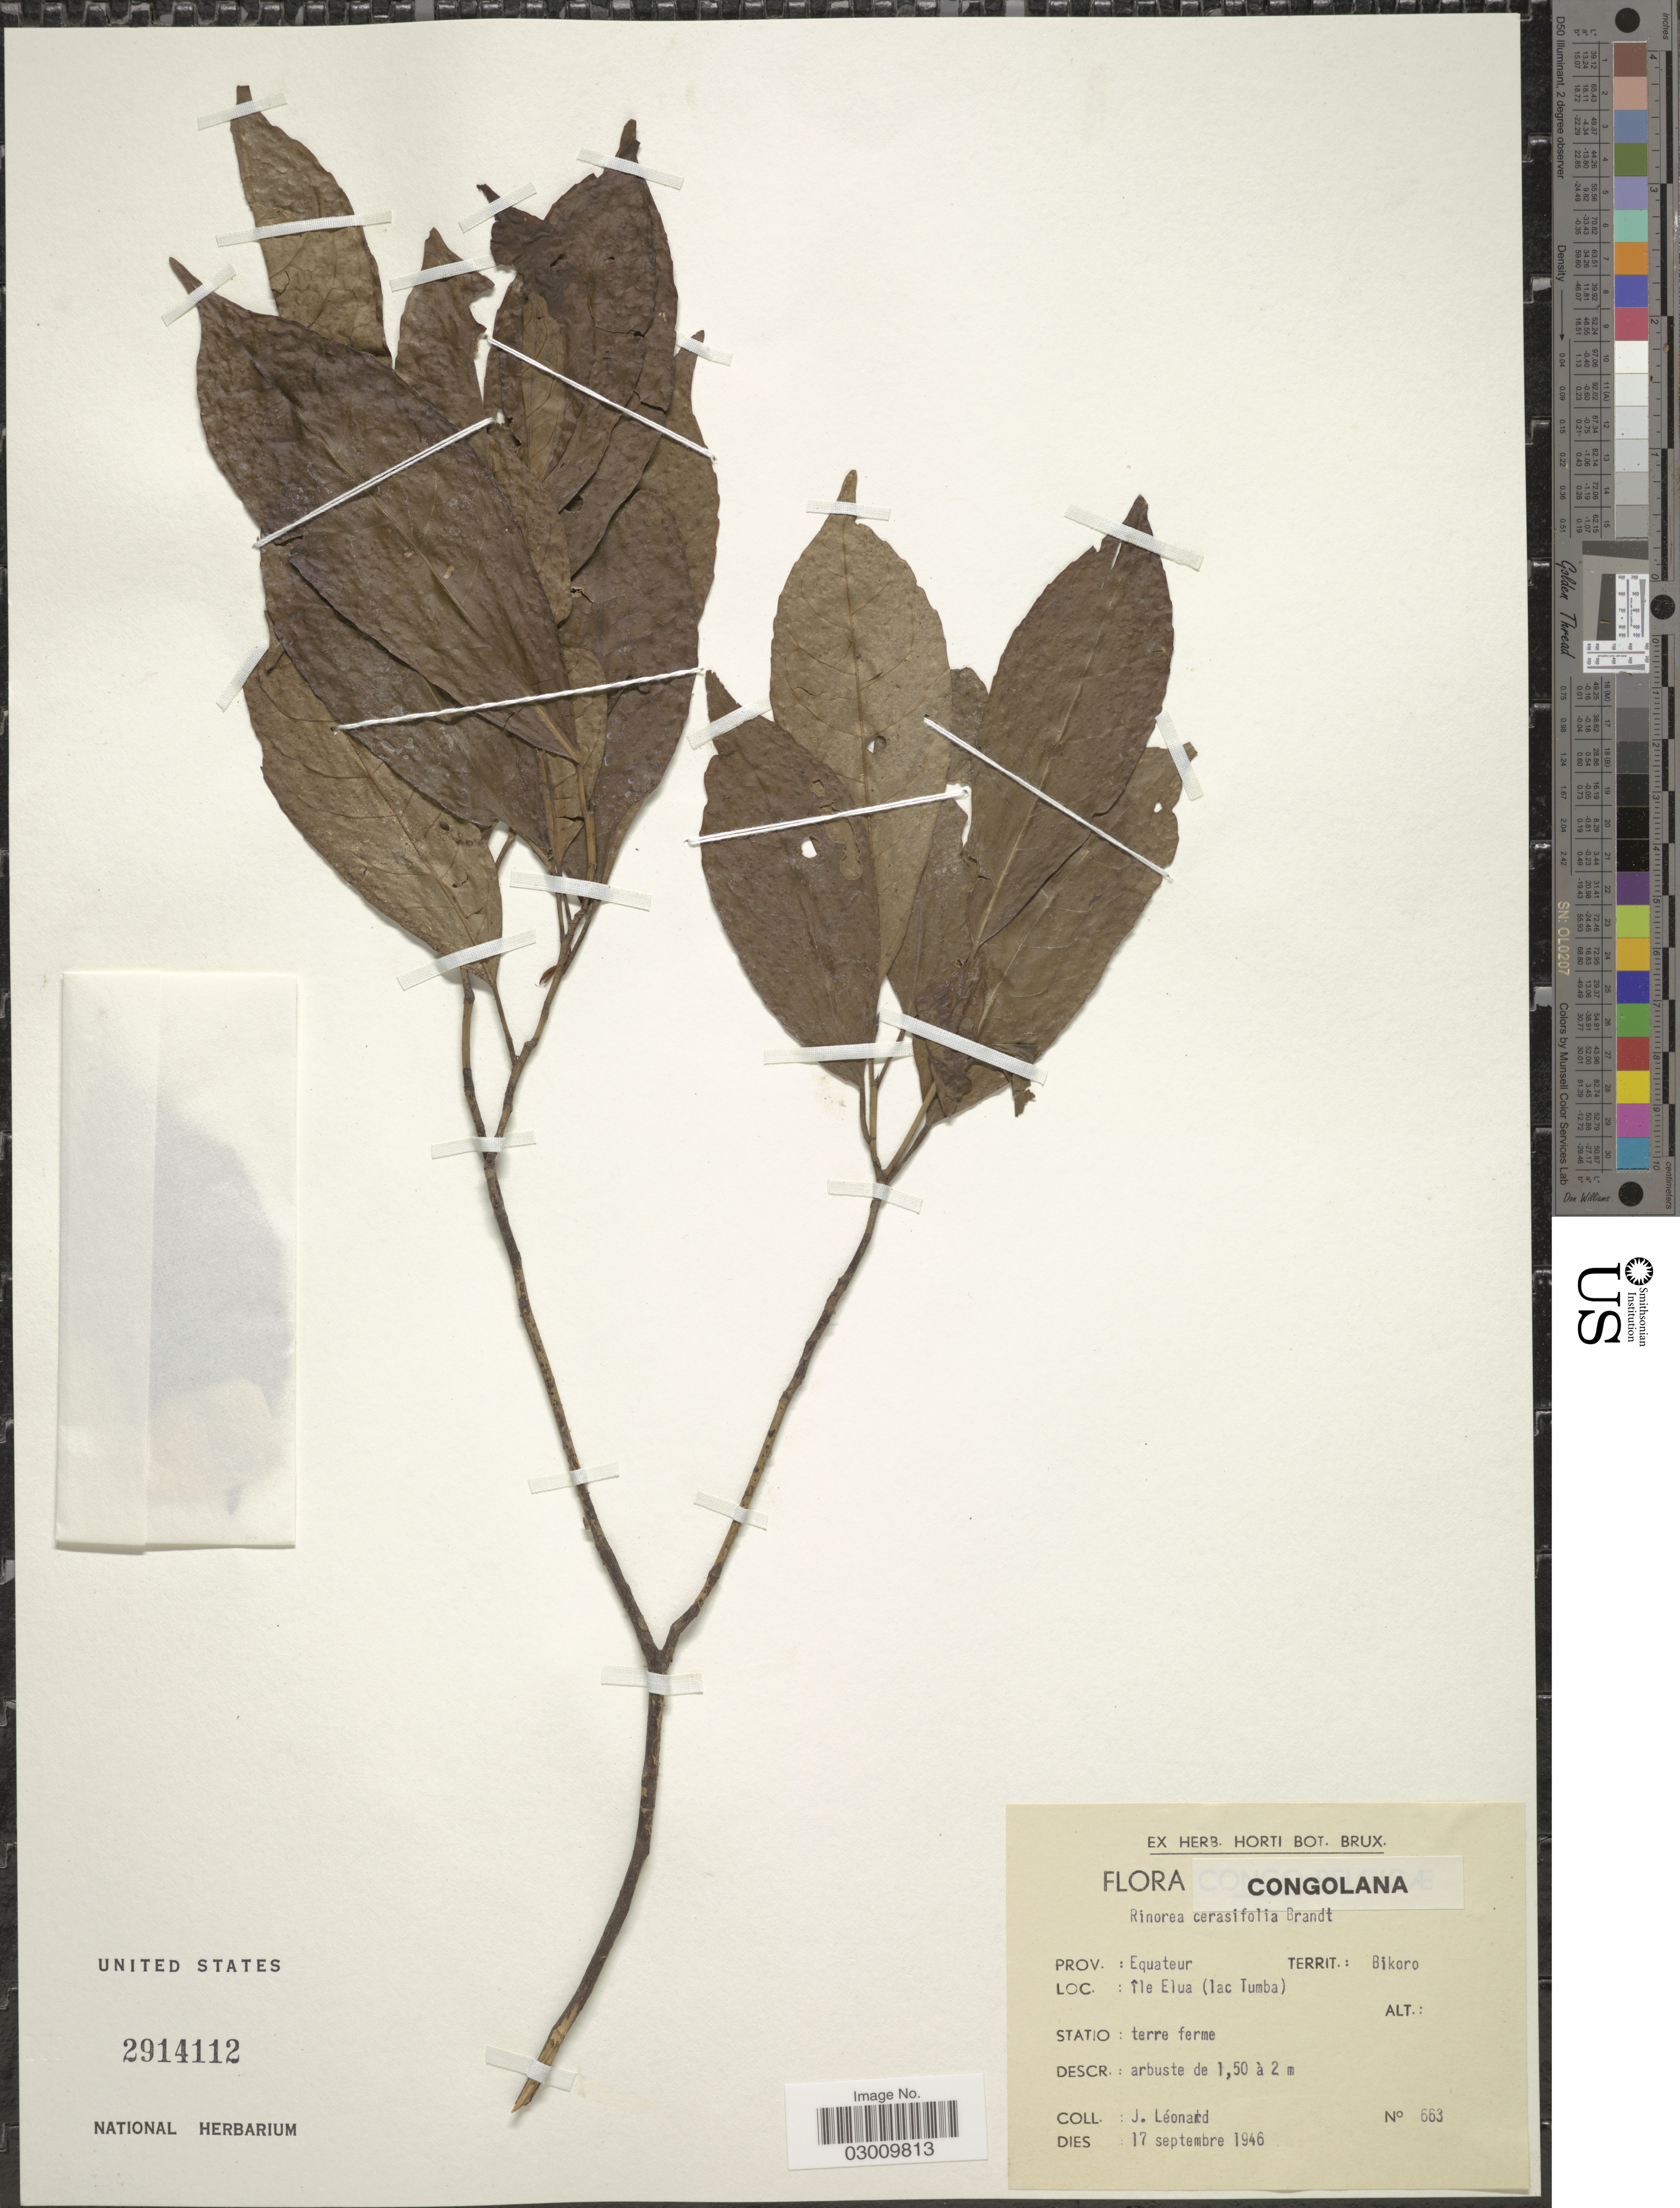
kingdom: Plantae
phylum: Tracheophyta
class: Magnoliopsida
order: Malpighiales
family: Violaceae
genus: Rinorea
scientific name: Rinorea cerasifolia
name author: M. Brandt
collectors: J. Leonard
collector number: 663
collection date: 1946-09-17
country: Congo, Democratic Republic of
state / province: Equateur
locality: Congolana. Territ.: Bikoro. île Elua (lac Tumba).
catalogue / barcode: US 2914112